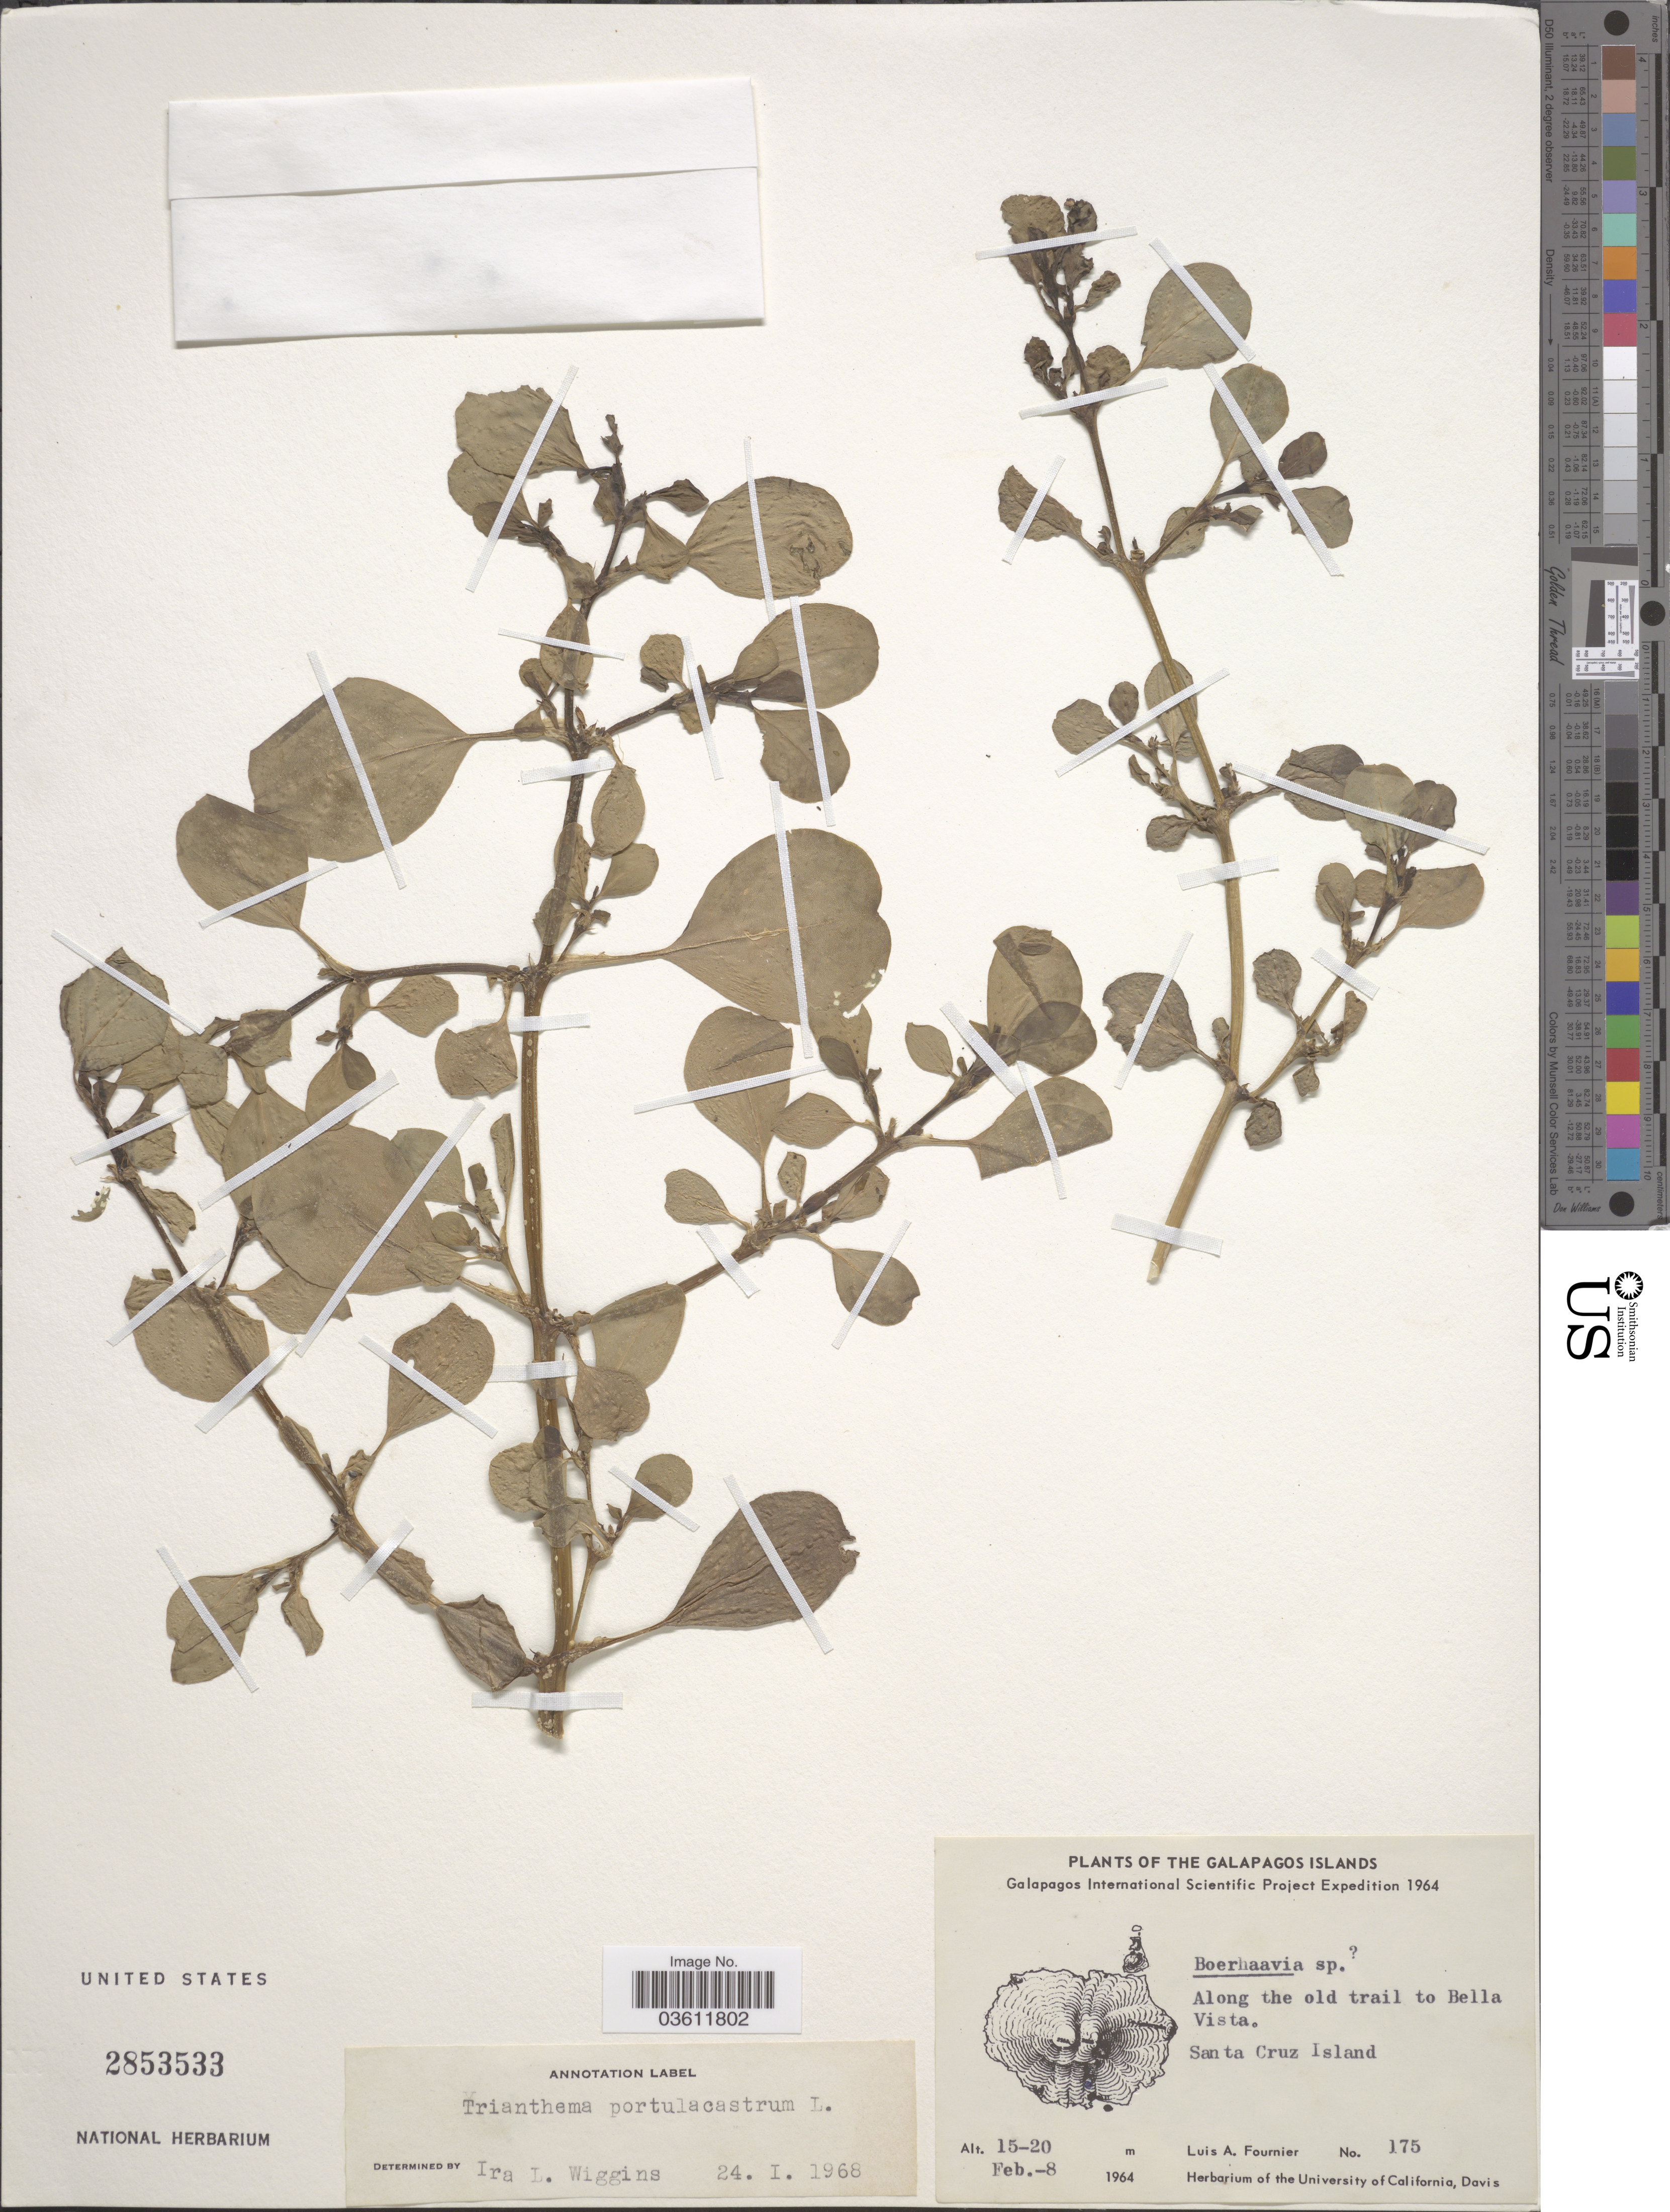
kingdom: Plantae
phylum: Tracheophyta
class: Magnoliopsida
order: Caryophyllales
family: Aizoaceae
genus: Trianthema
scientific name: Trianthema portulacastrum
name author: L.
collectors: L. A. Fournier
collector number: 175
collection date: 1964-02-08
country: Ecuador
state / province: Colón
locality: The Galapagos Islands. Along the old trail to Bella Vista. Santa Cruz Island.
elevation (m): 15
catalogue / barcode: US 2853533